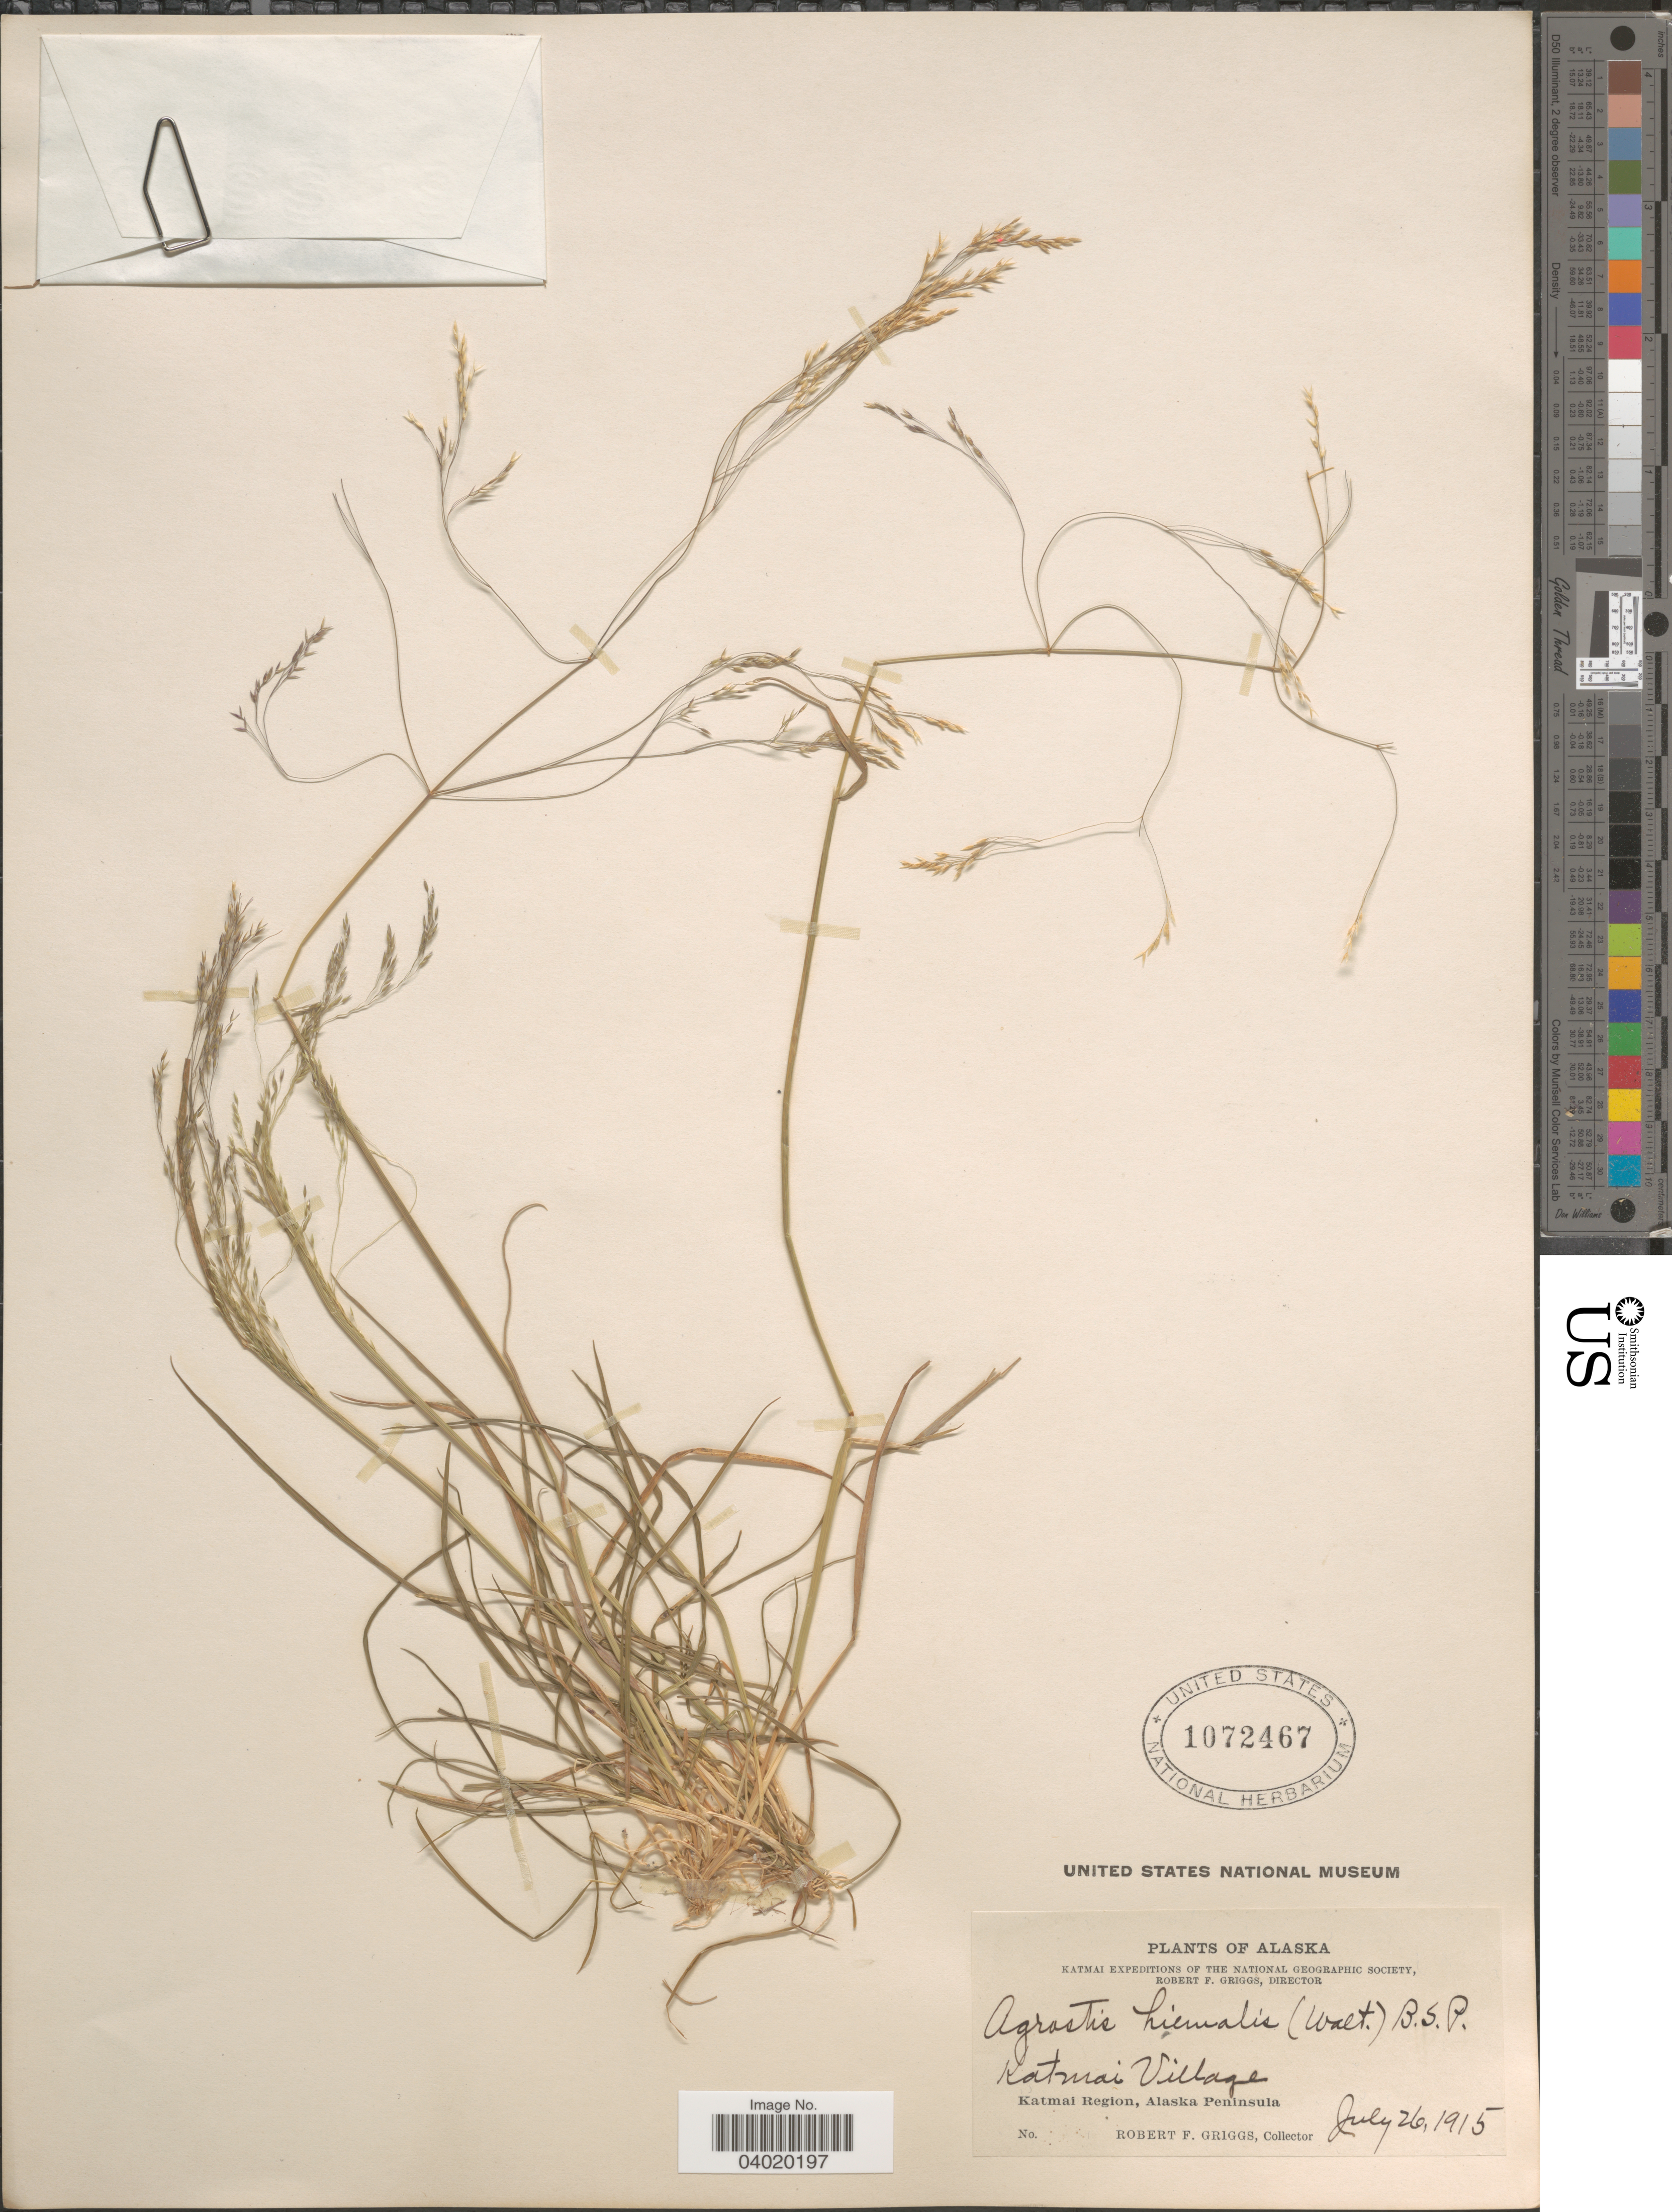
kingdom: Plantae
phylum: Tracheophyta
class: Liliopsida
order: Poales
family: Poaceae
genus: Agrostis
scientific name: Agrostis hyemalis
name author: (Walter) Britton et al.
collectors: R. F. Griggs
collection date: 1915-07-26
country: United States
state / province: Alaska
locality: Katmai Village. Katmai Region, Alaska Peninsula.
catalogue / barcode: US 1072467